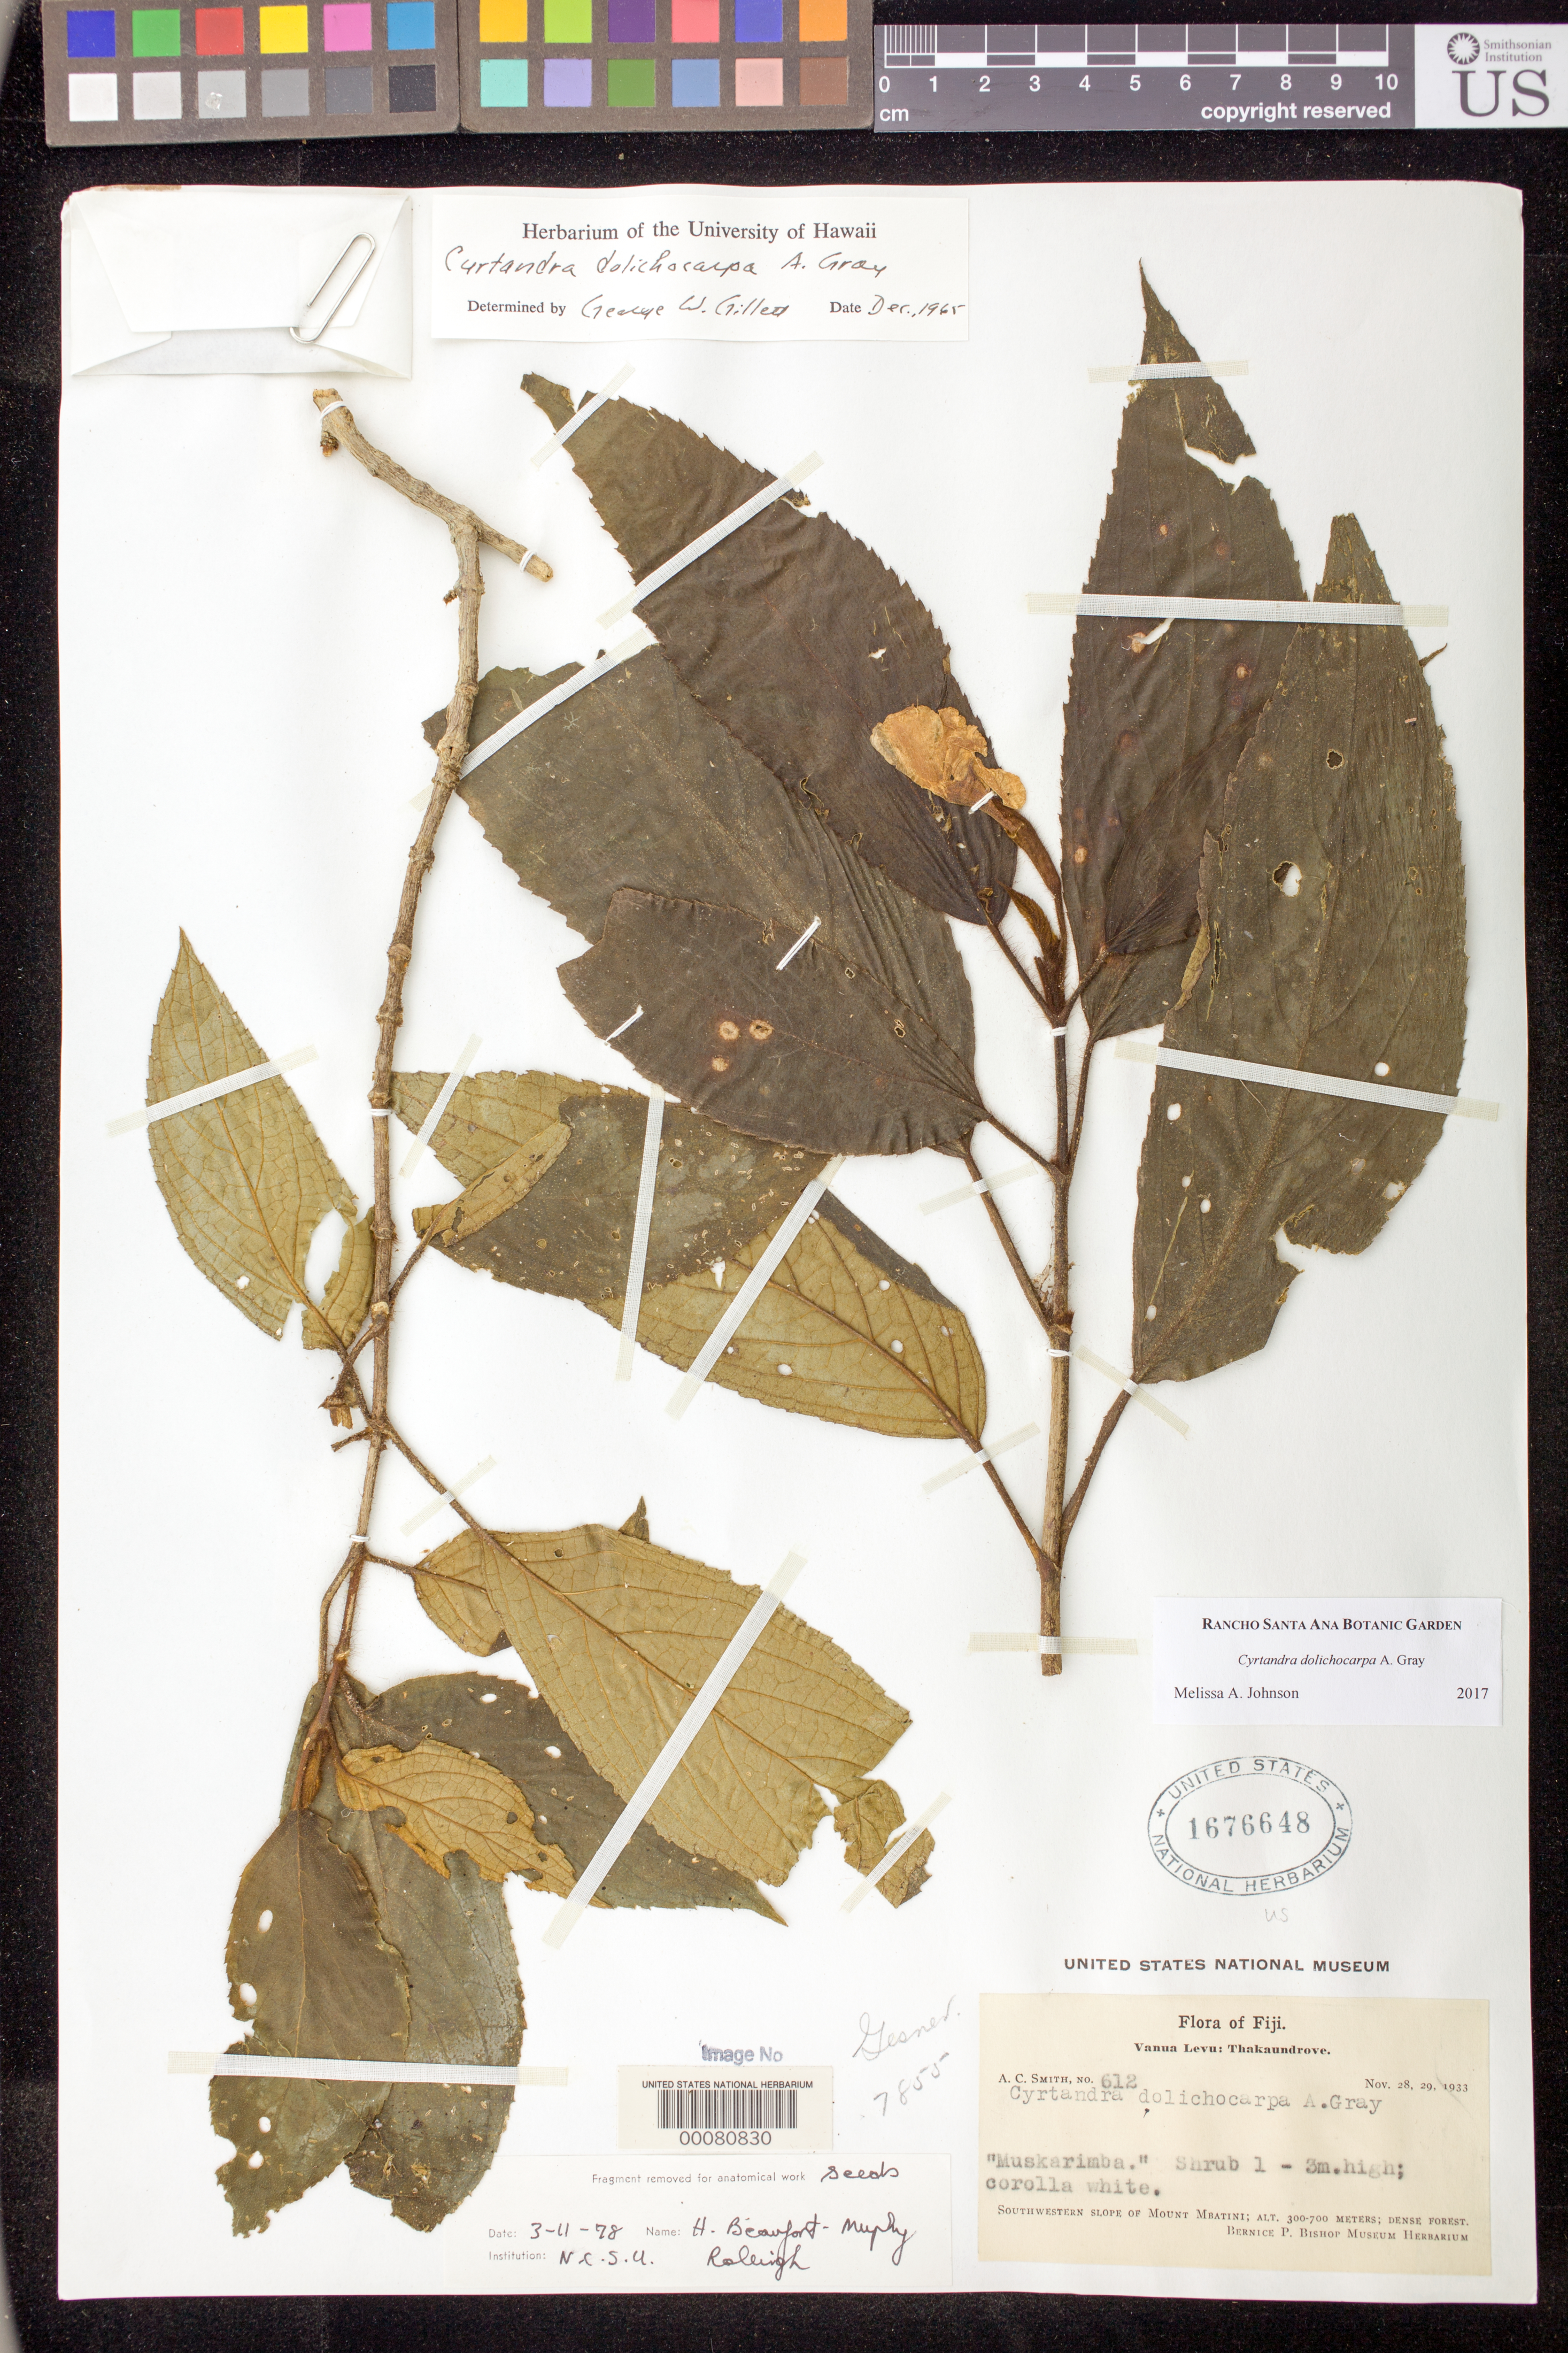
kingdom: Plantae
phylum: Tracheophyta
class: Magnoliopsida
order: Lamiales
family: Gesneriaceae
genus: Cyrtandra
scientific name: Cyrtandra dolichocarpa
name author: A. Gray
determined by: Johnson, Melissa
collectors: A. C. Smith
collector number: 612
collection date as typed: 28-29 Nov 1933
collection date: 1933-11-28/1933-11-29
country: Fiji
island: Vanua Levu I.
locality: Thakaundrove, southwestern slope of mt mbatini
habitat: Dense forest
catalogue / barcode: US 1676648